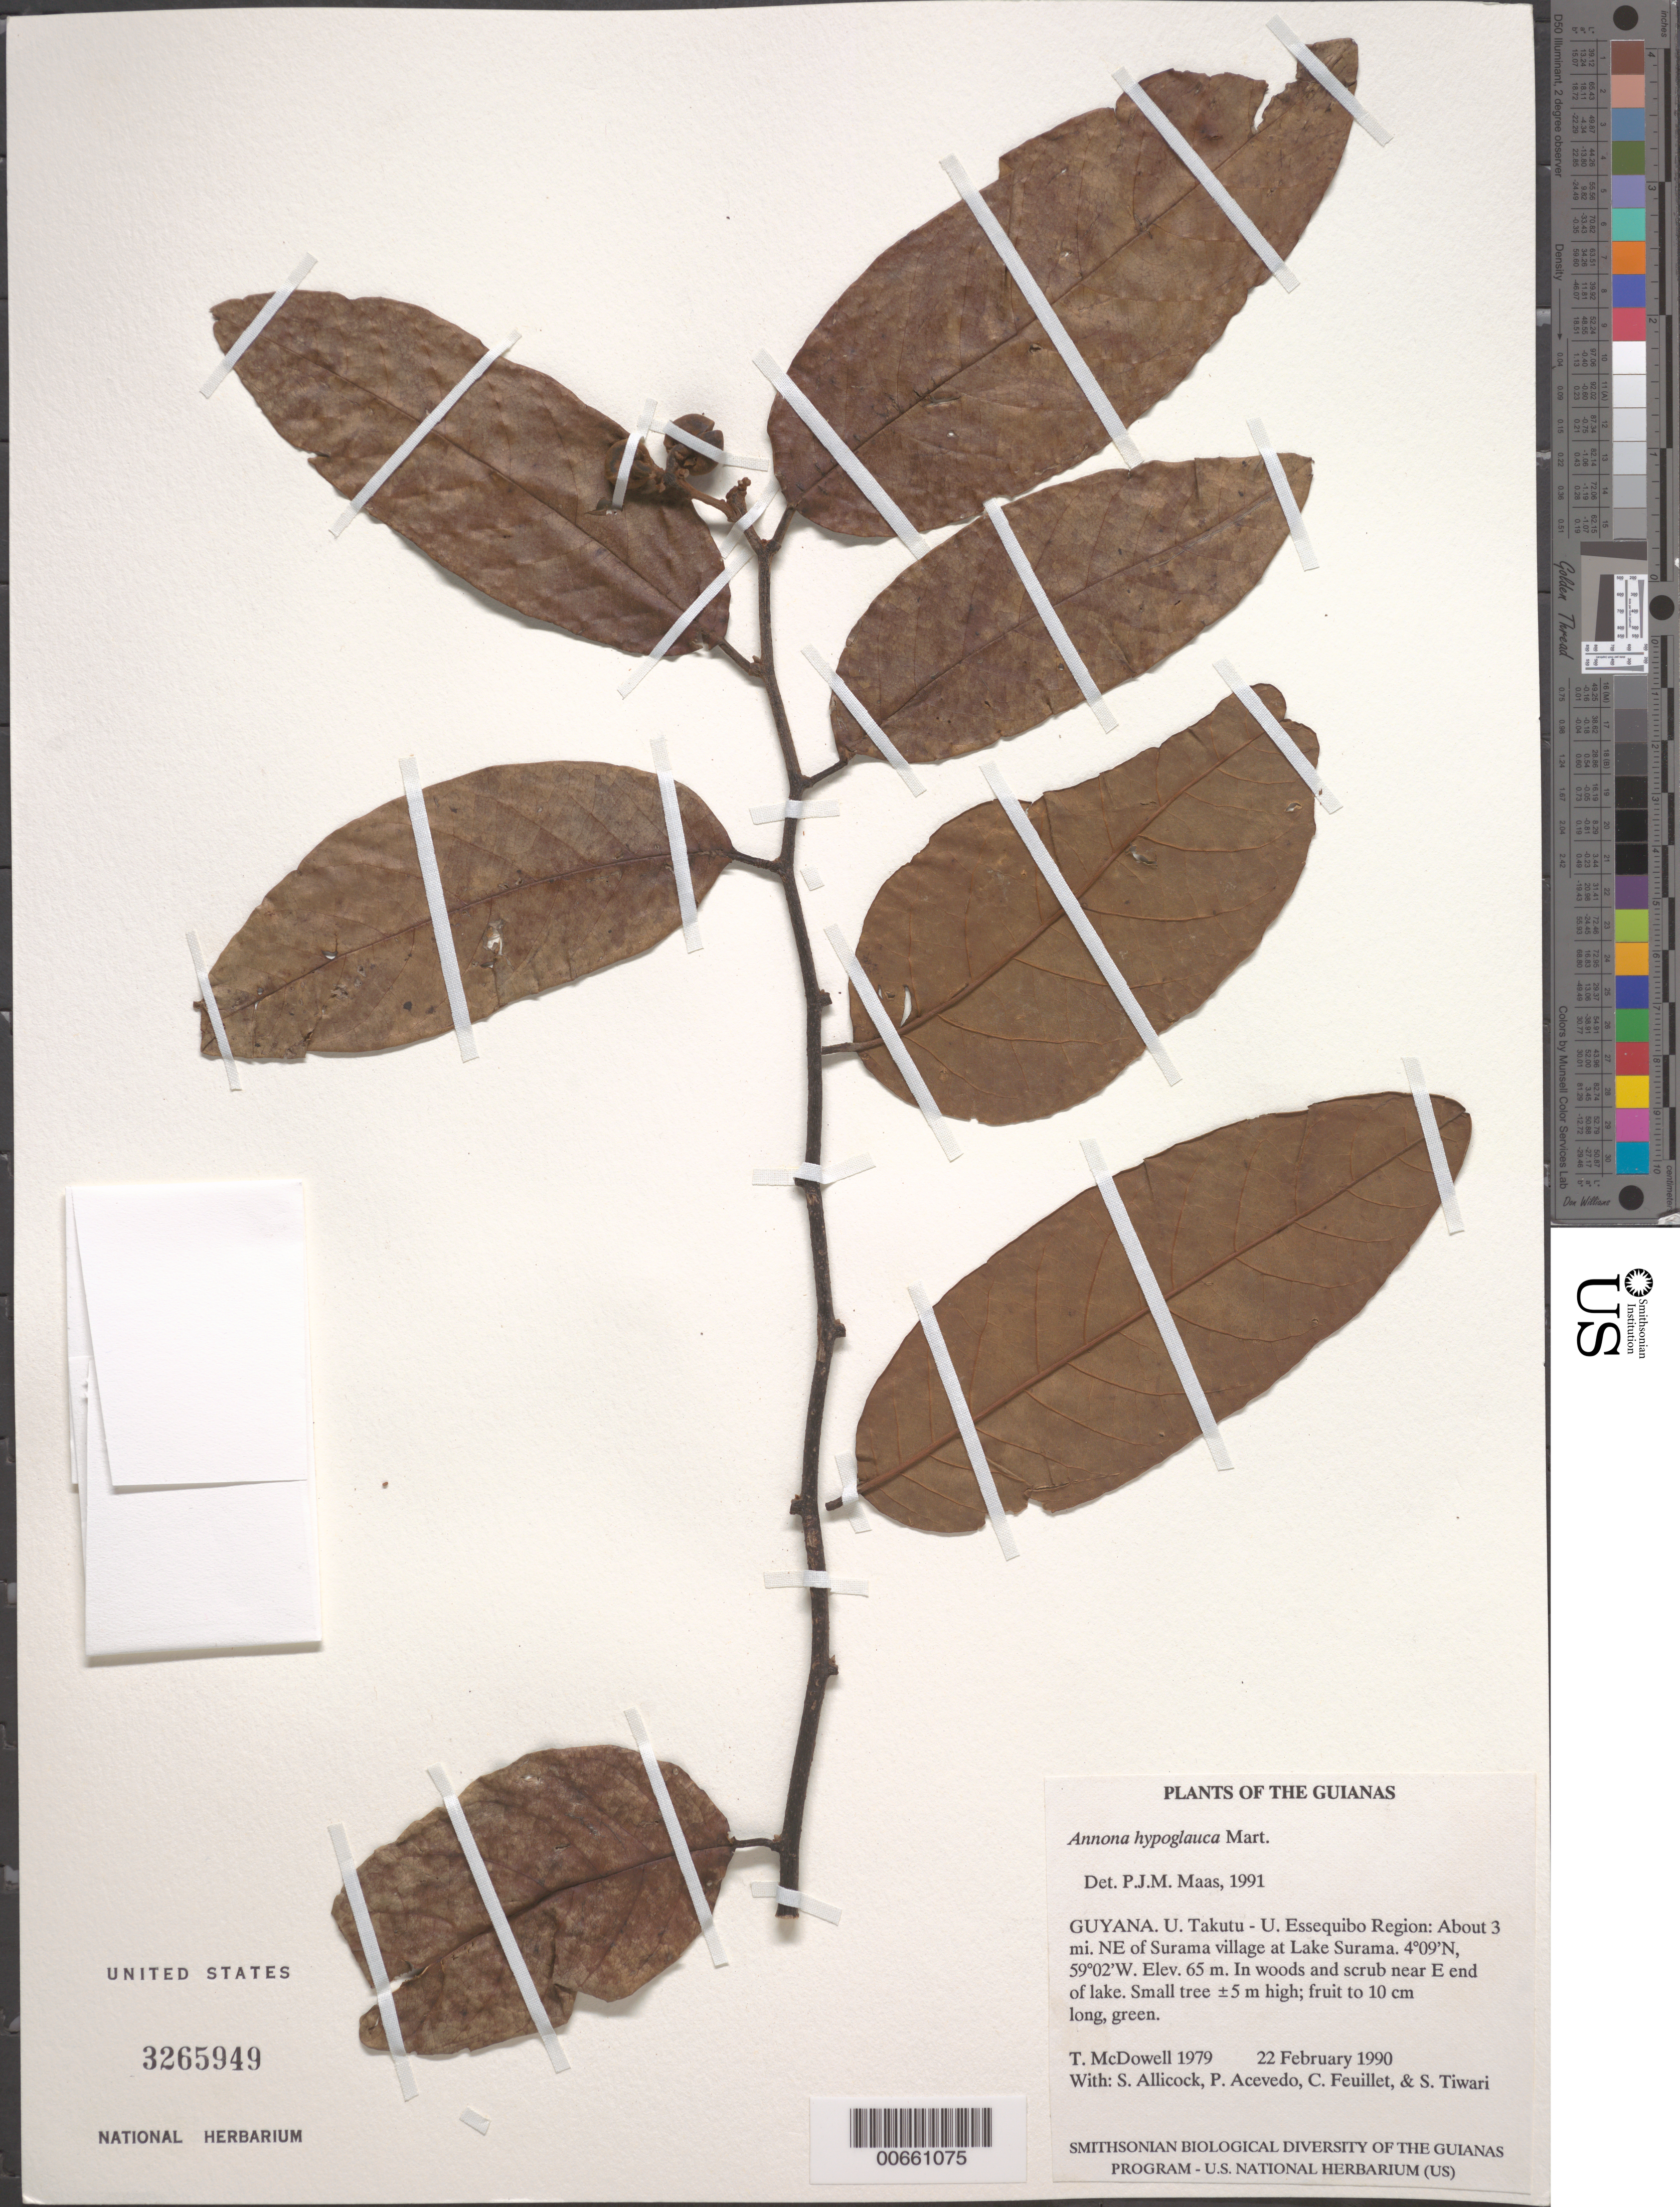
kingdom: Plantae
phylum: Tracheophyta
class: Magnoliopsida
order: Magnoliales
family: Annonaceae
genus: Annona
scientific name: Annona hypoglauca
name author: Mart.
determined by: Maas, Paul J. M.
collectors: T. McDowell, S. Allicock, P. Acevedo-Rodr., C. Feuillet & S. Tiwari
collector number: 1979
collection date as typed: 22 February 1990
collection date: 1990-02-22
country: Guyana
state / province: U. Takutu-U. Essequibo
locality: About 3 mi. NE of Surama village, near eastern end of Lake Surama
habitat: Woods and scrub besides lake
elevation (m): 65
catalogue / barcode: US 3265949